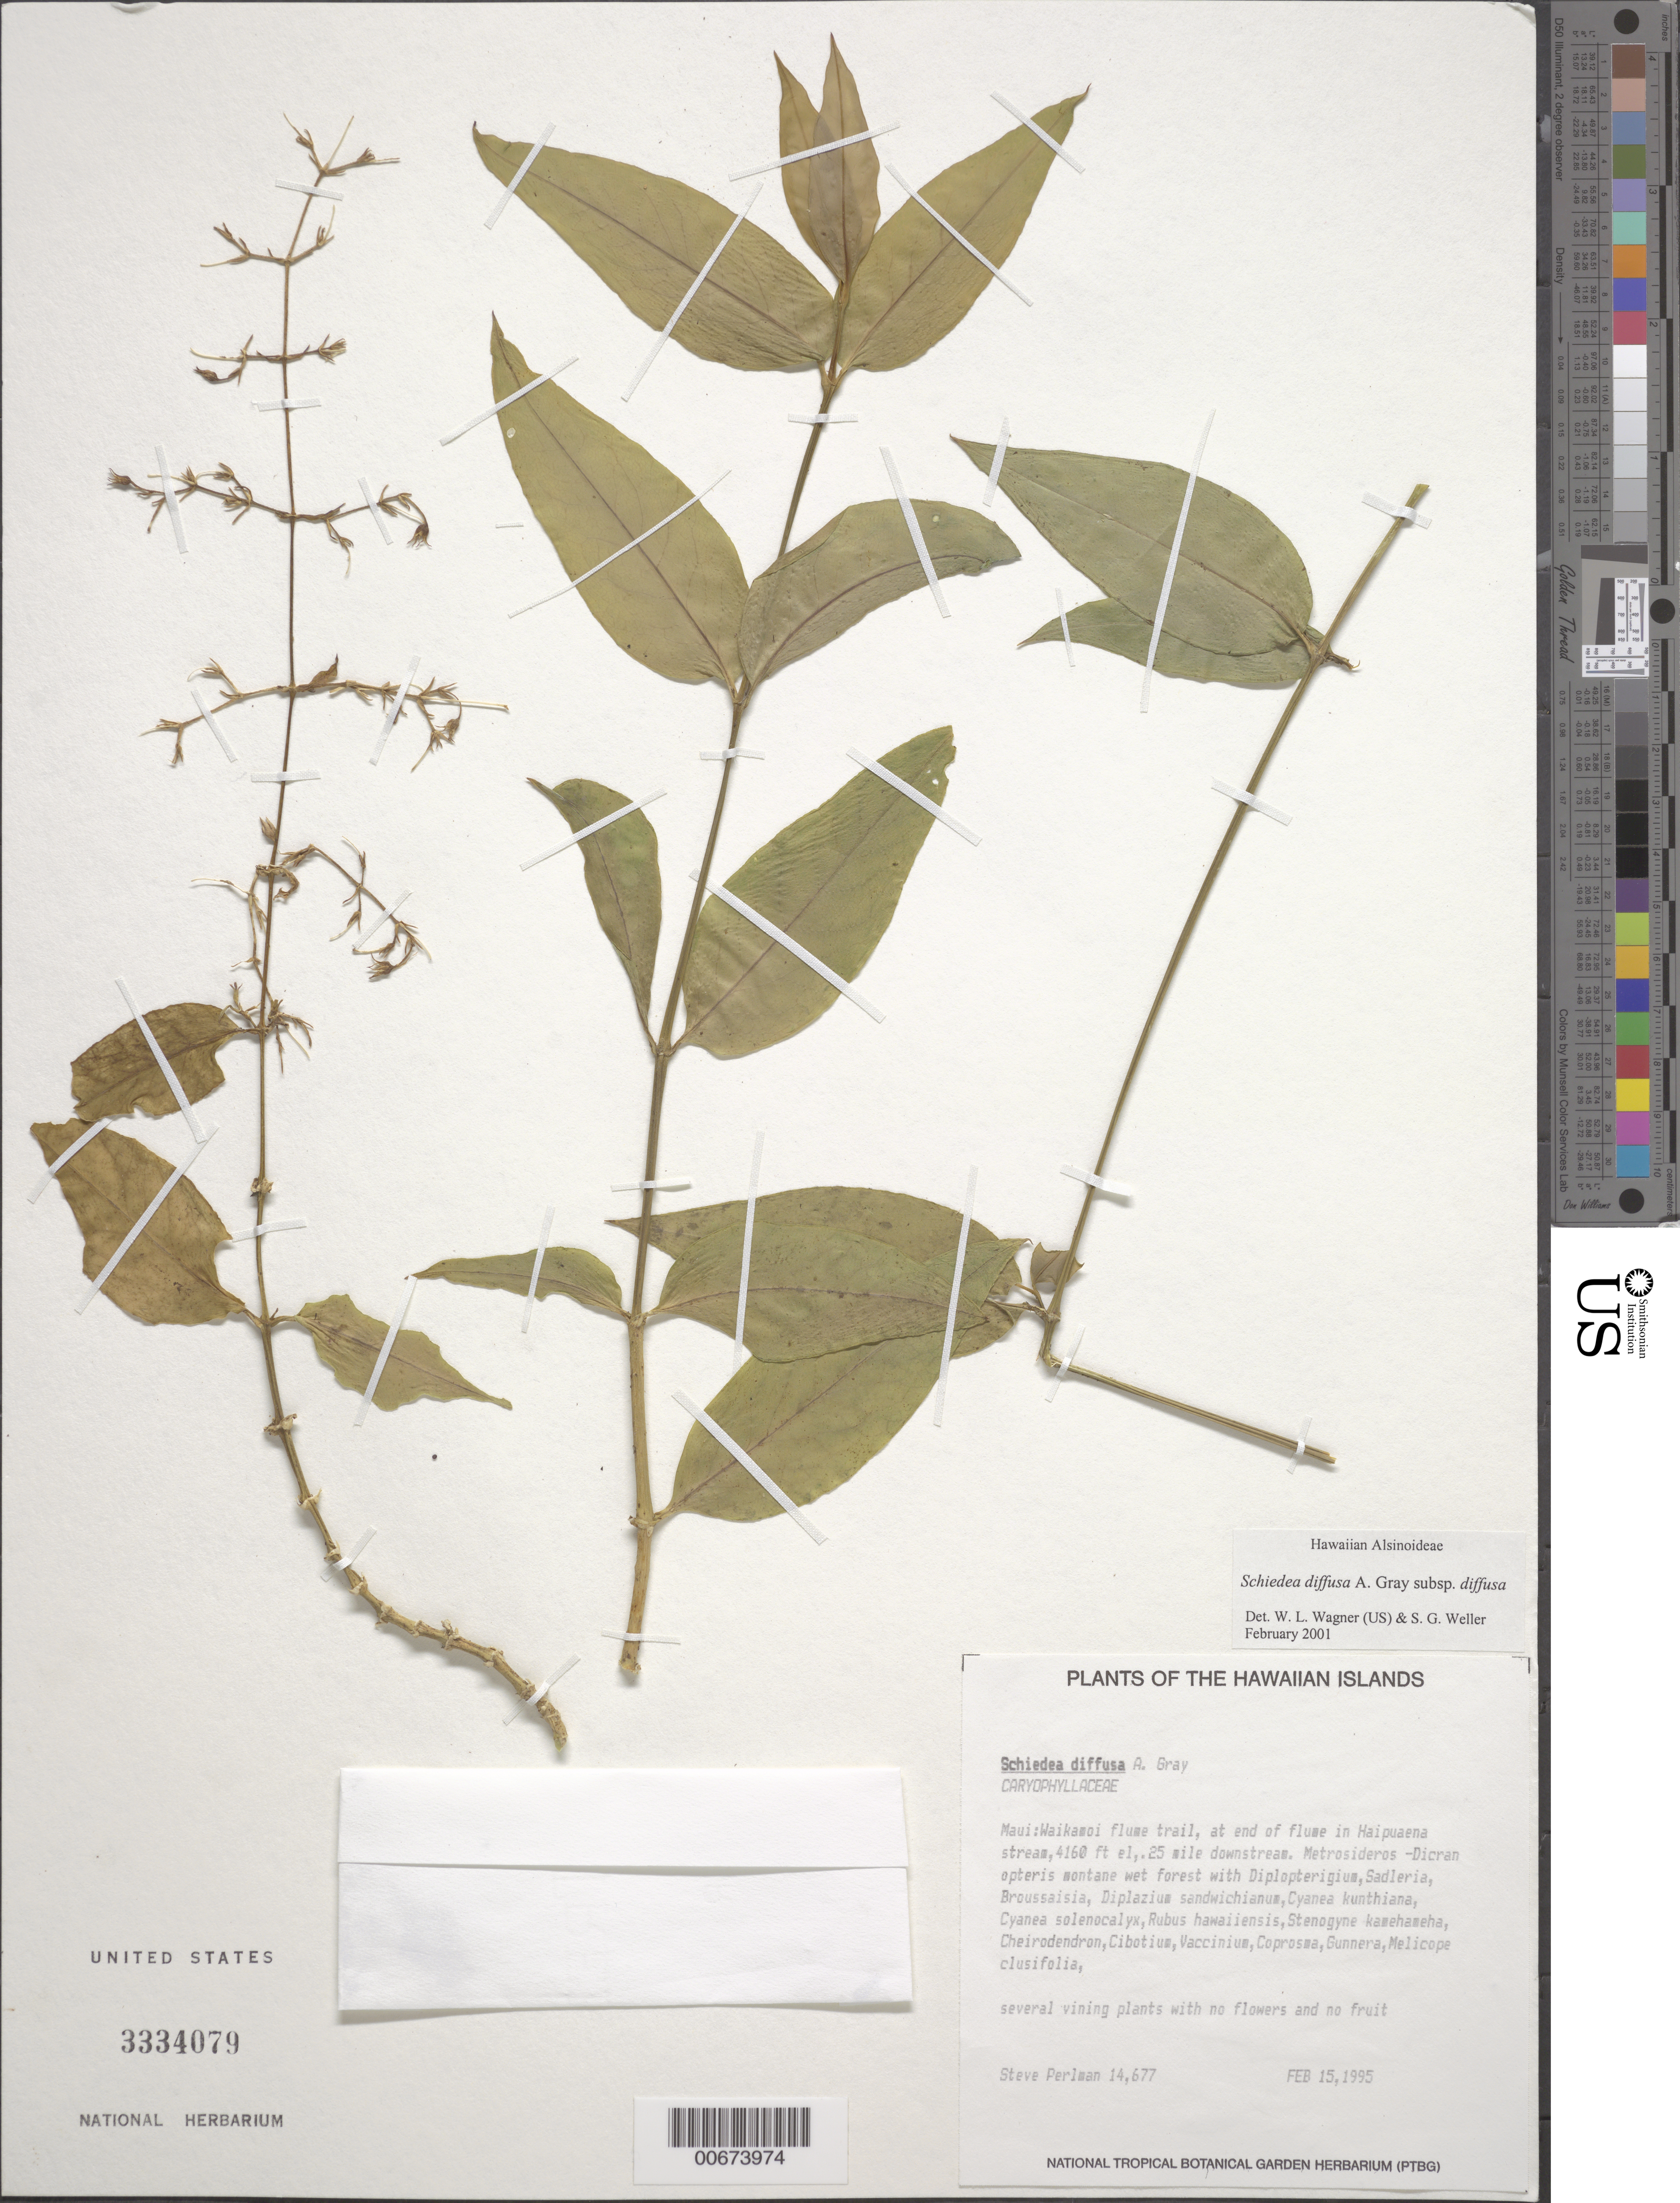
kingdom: Plantae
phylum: Tracheophyta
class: Magnoliopsida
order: Caryophyllales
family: Caryophyllaceae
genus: Schiedea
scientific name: Schiedea diffusa subsp. diffusa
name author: A. Gray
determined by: Wagner, W. L.; Weller, Stephen G.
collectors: S. P. Perlman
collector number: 14677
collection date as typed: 15 Feb 1995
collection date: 1995-02-15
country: United States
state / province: Hawaii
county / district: Maui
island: Maui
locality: Waikamoi flume trail, at end of flume in Haipuaena stream, 0.25 mi downstream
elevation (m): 1268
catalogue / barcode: US 3334079